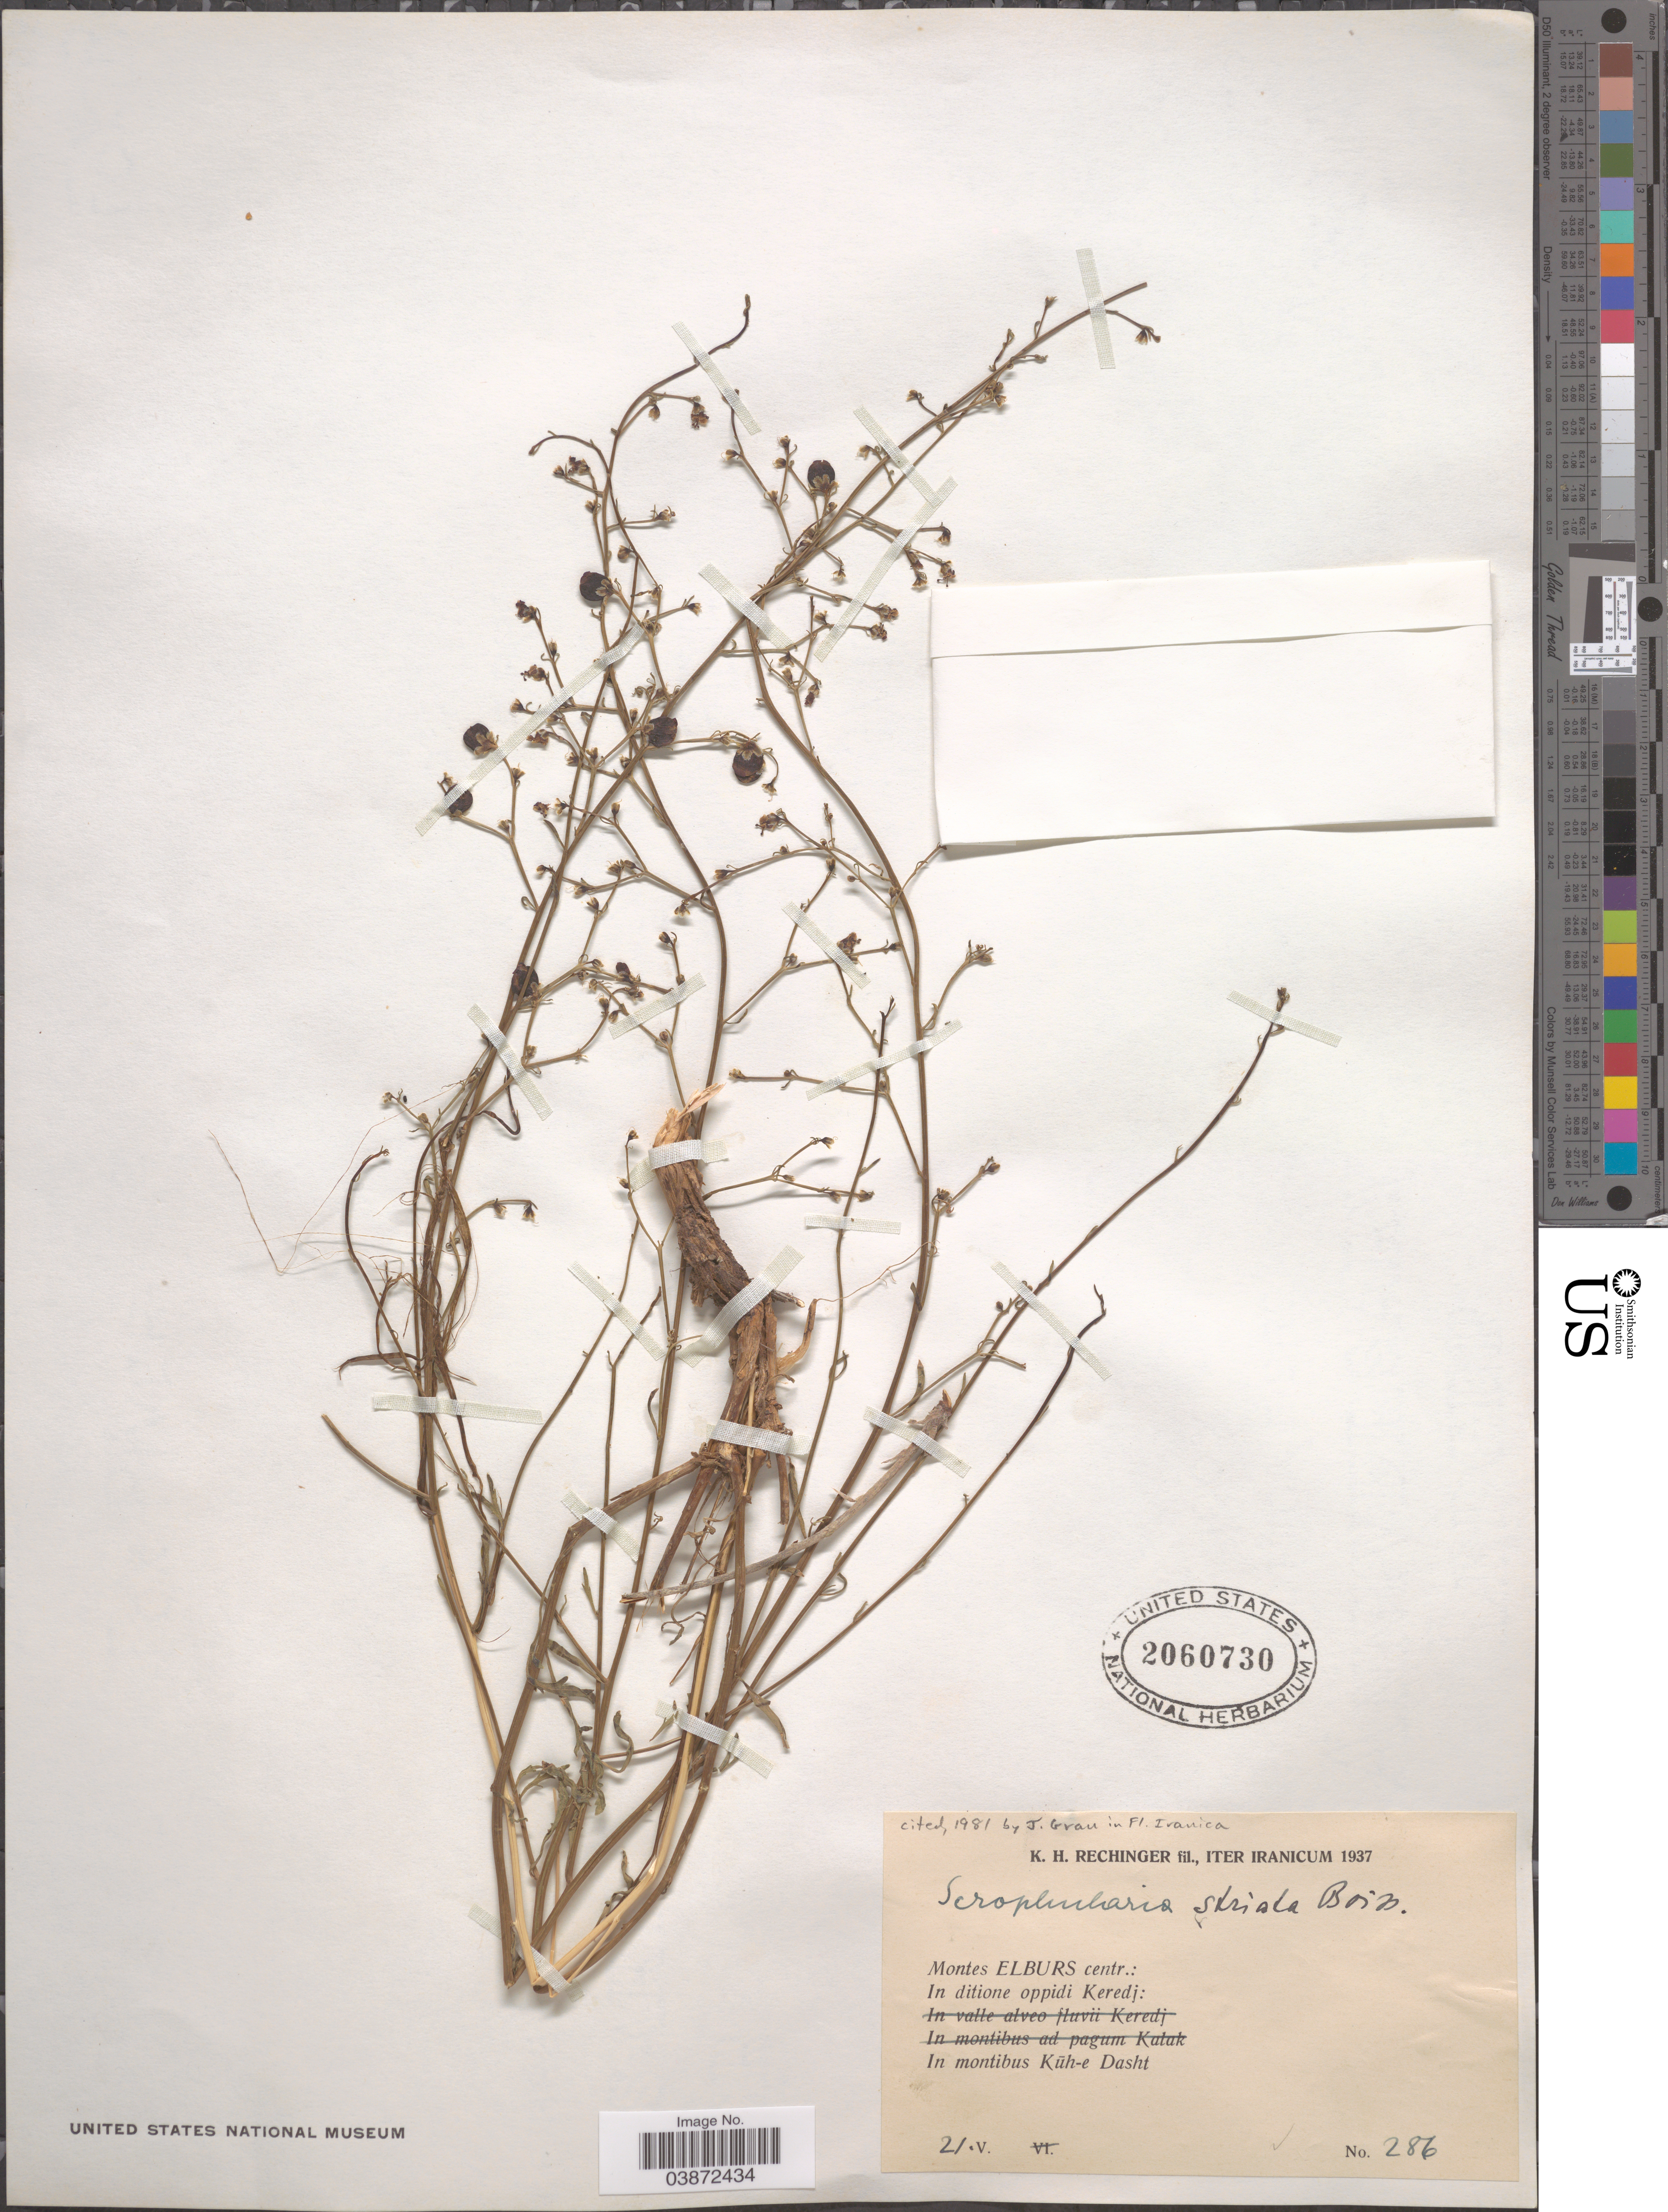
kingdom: Plantae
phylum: Tracheophyta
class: Magnoliopsida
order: Lamiales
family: Scrophulariaceae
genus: Scrophularia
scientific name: Scrophularia striata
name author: Boiss.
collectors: K. H. Rechinger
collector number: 286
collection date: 1937-05-21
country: Iran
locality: Montes Elburs centr.: In ditione oppidi Keredj. In montibus Kūh-e Dasht.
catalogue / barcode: US 2060730